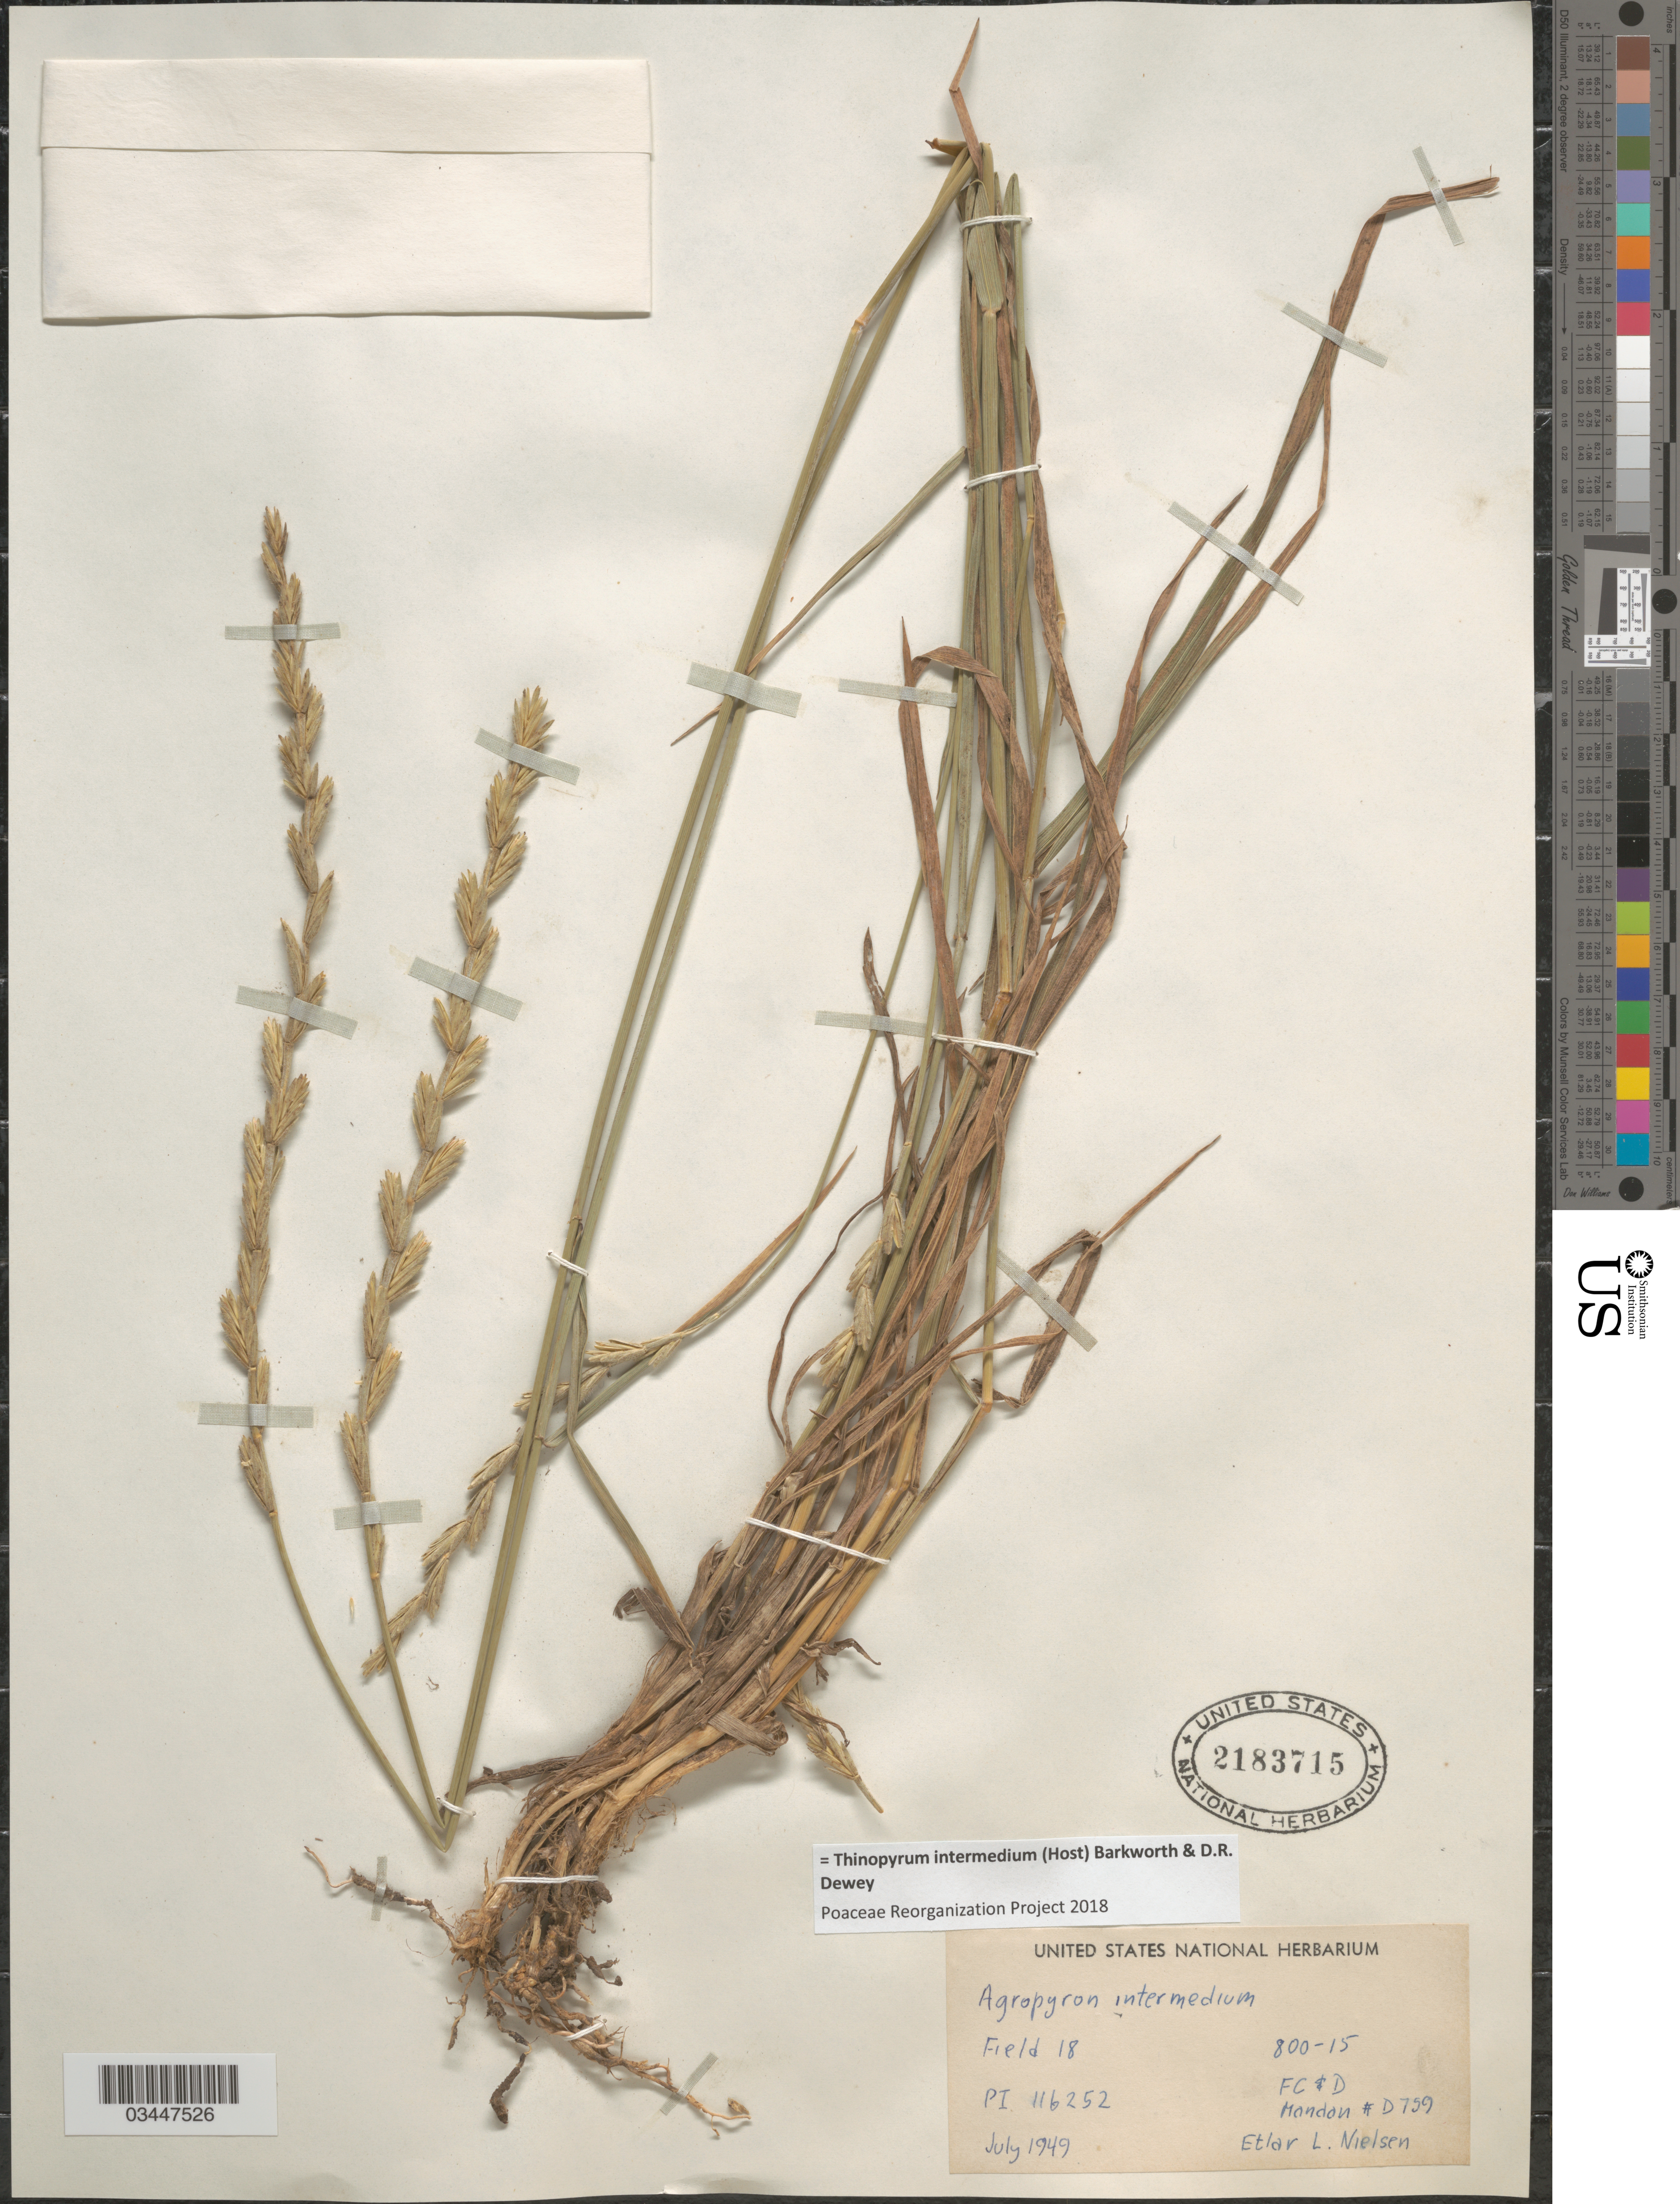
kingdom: Plantae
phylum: Tracheophyta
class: Liliopsida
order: Poales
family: Poaceae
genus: Thinopyrum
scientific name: Thinopyrum intermedium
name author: (Host) Barkworth & Dewey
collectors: E. L. Nielsen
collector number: PI116252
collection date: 1949-07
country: United States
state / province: Washington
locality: Field 18. 800-15.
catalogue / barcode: US 2183715